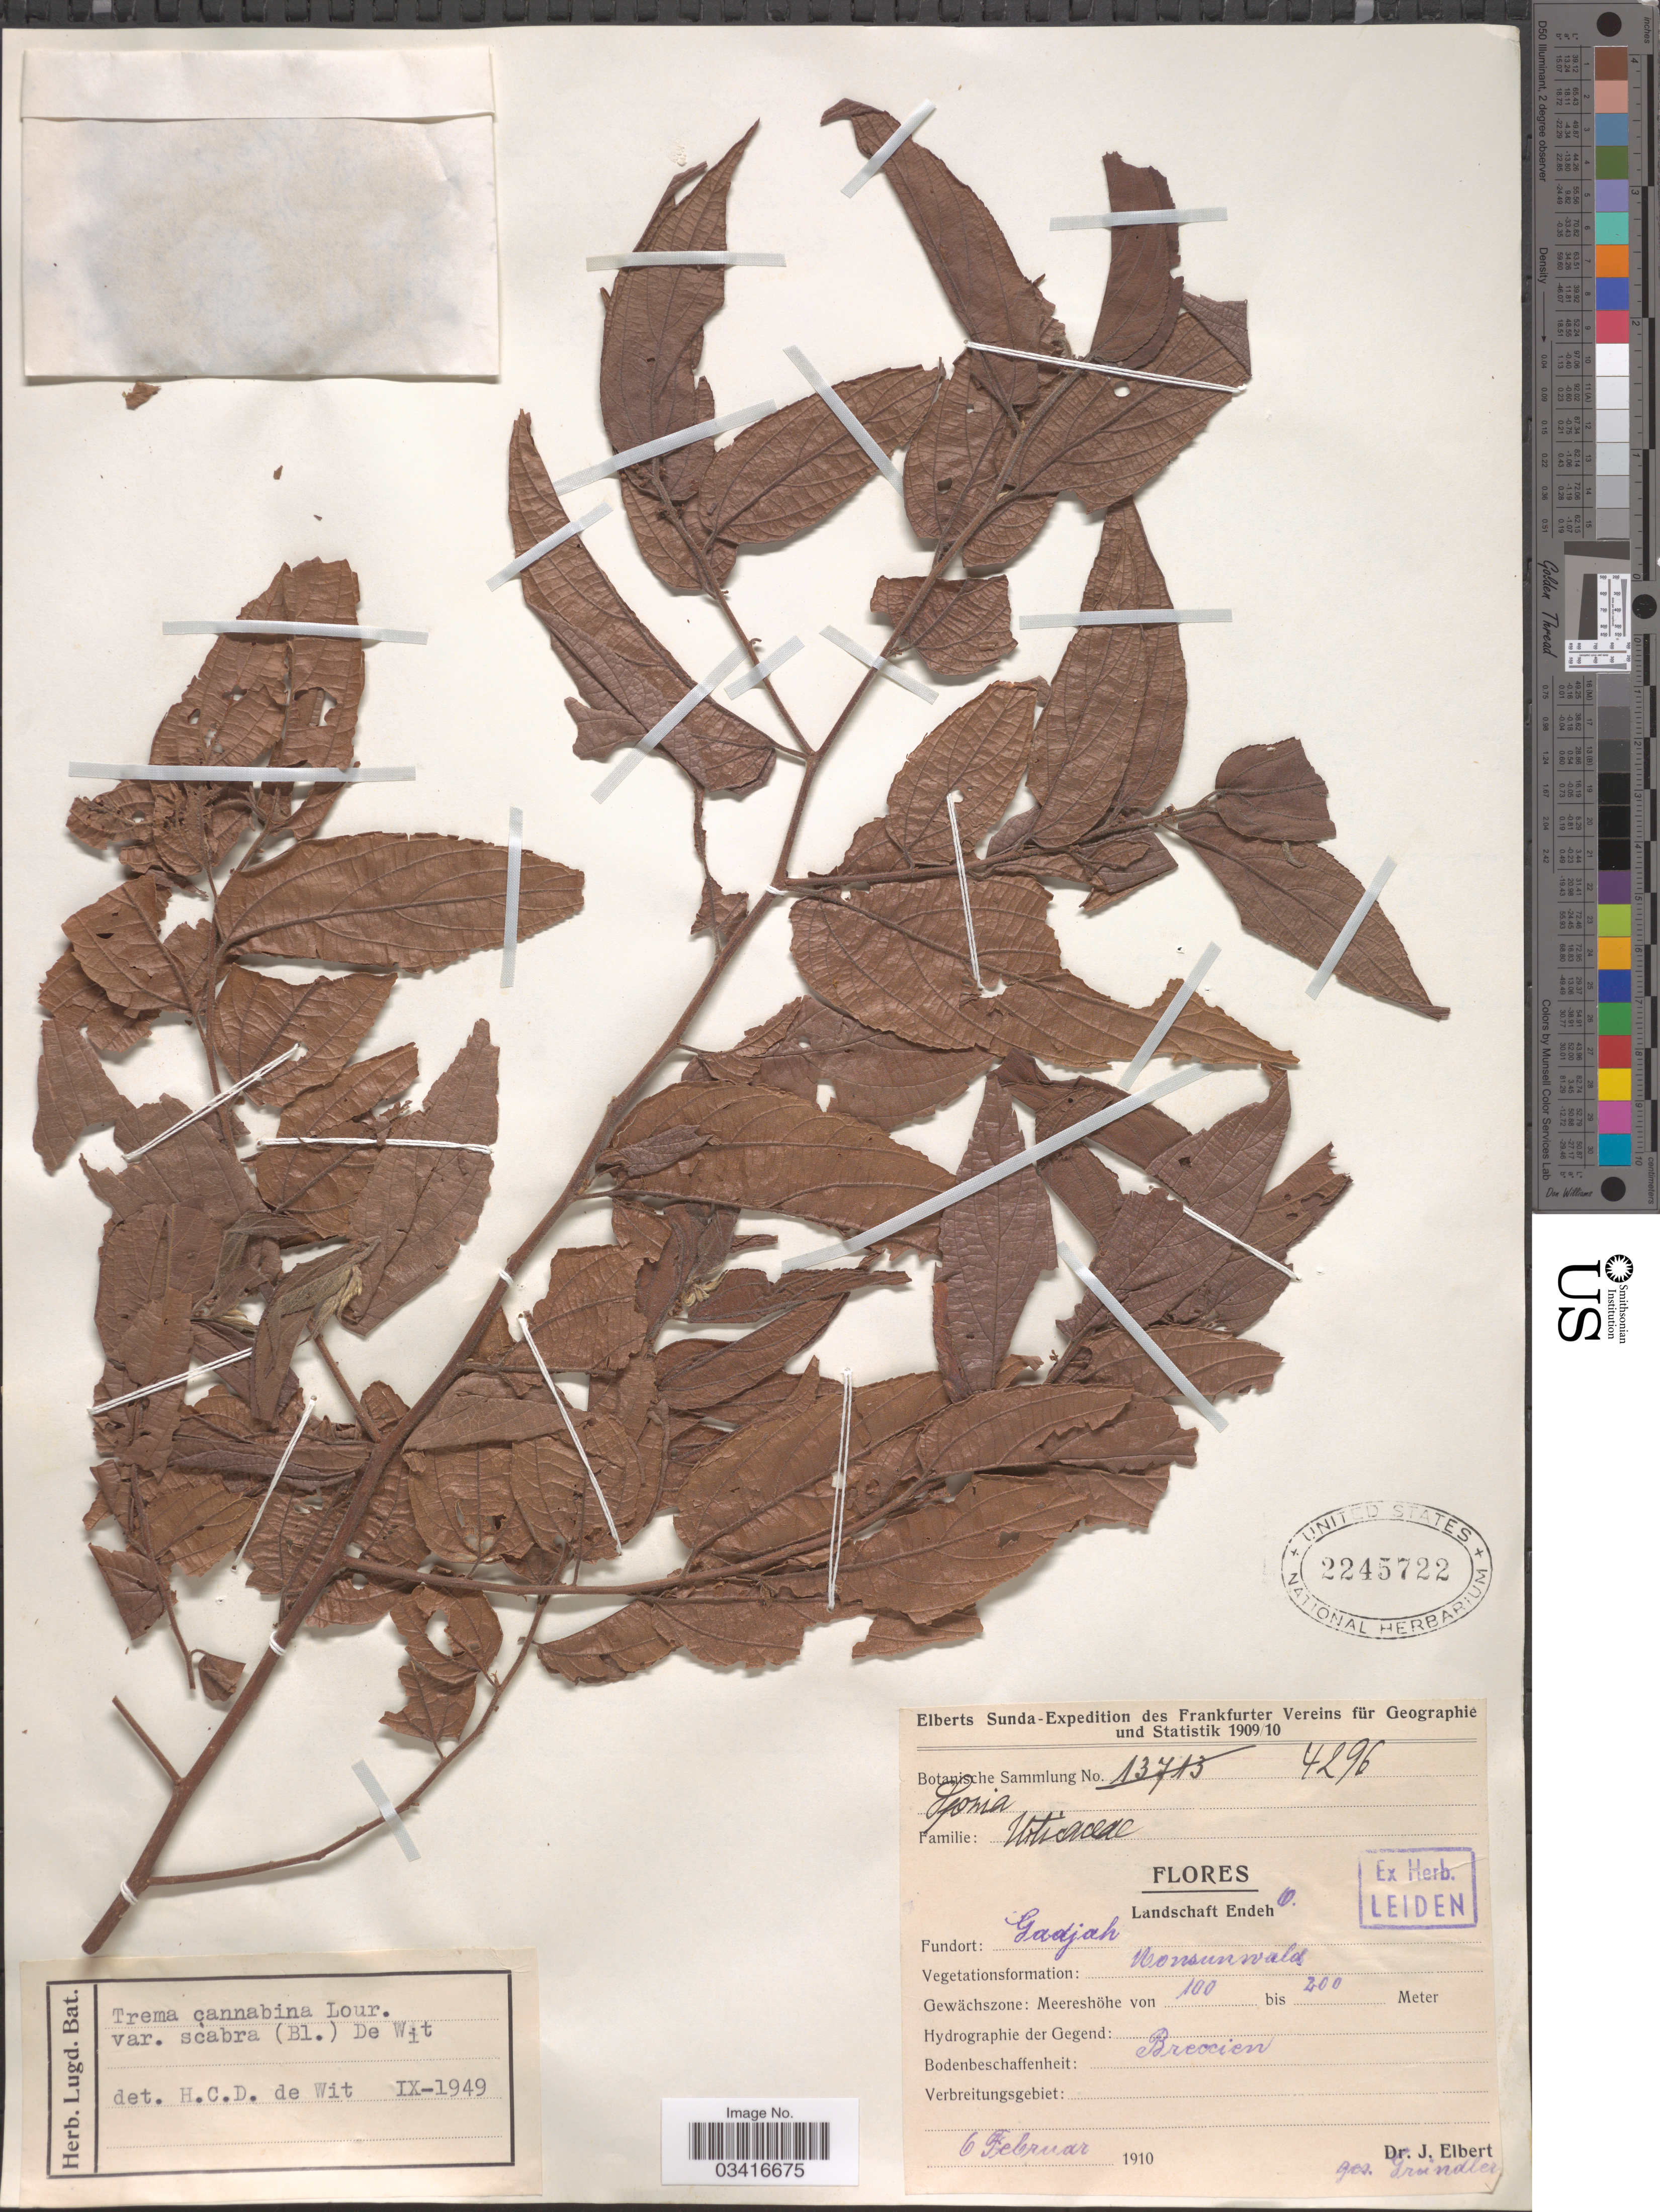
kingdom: Plantae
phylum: Tracheophyta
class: Magnoliopsida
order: Rosales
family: Cannabaceae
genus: Trema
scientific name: Trema cannabina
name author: Lour.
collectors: J. Elbert & Grundler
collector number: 4296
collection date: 1910-02-06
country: Indonesia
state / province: Nusa Tenggara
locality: Flores. Landschaft Endeh. Gadjah.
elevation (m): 100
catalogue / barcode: US 2245722